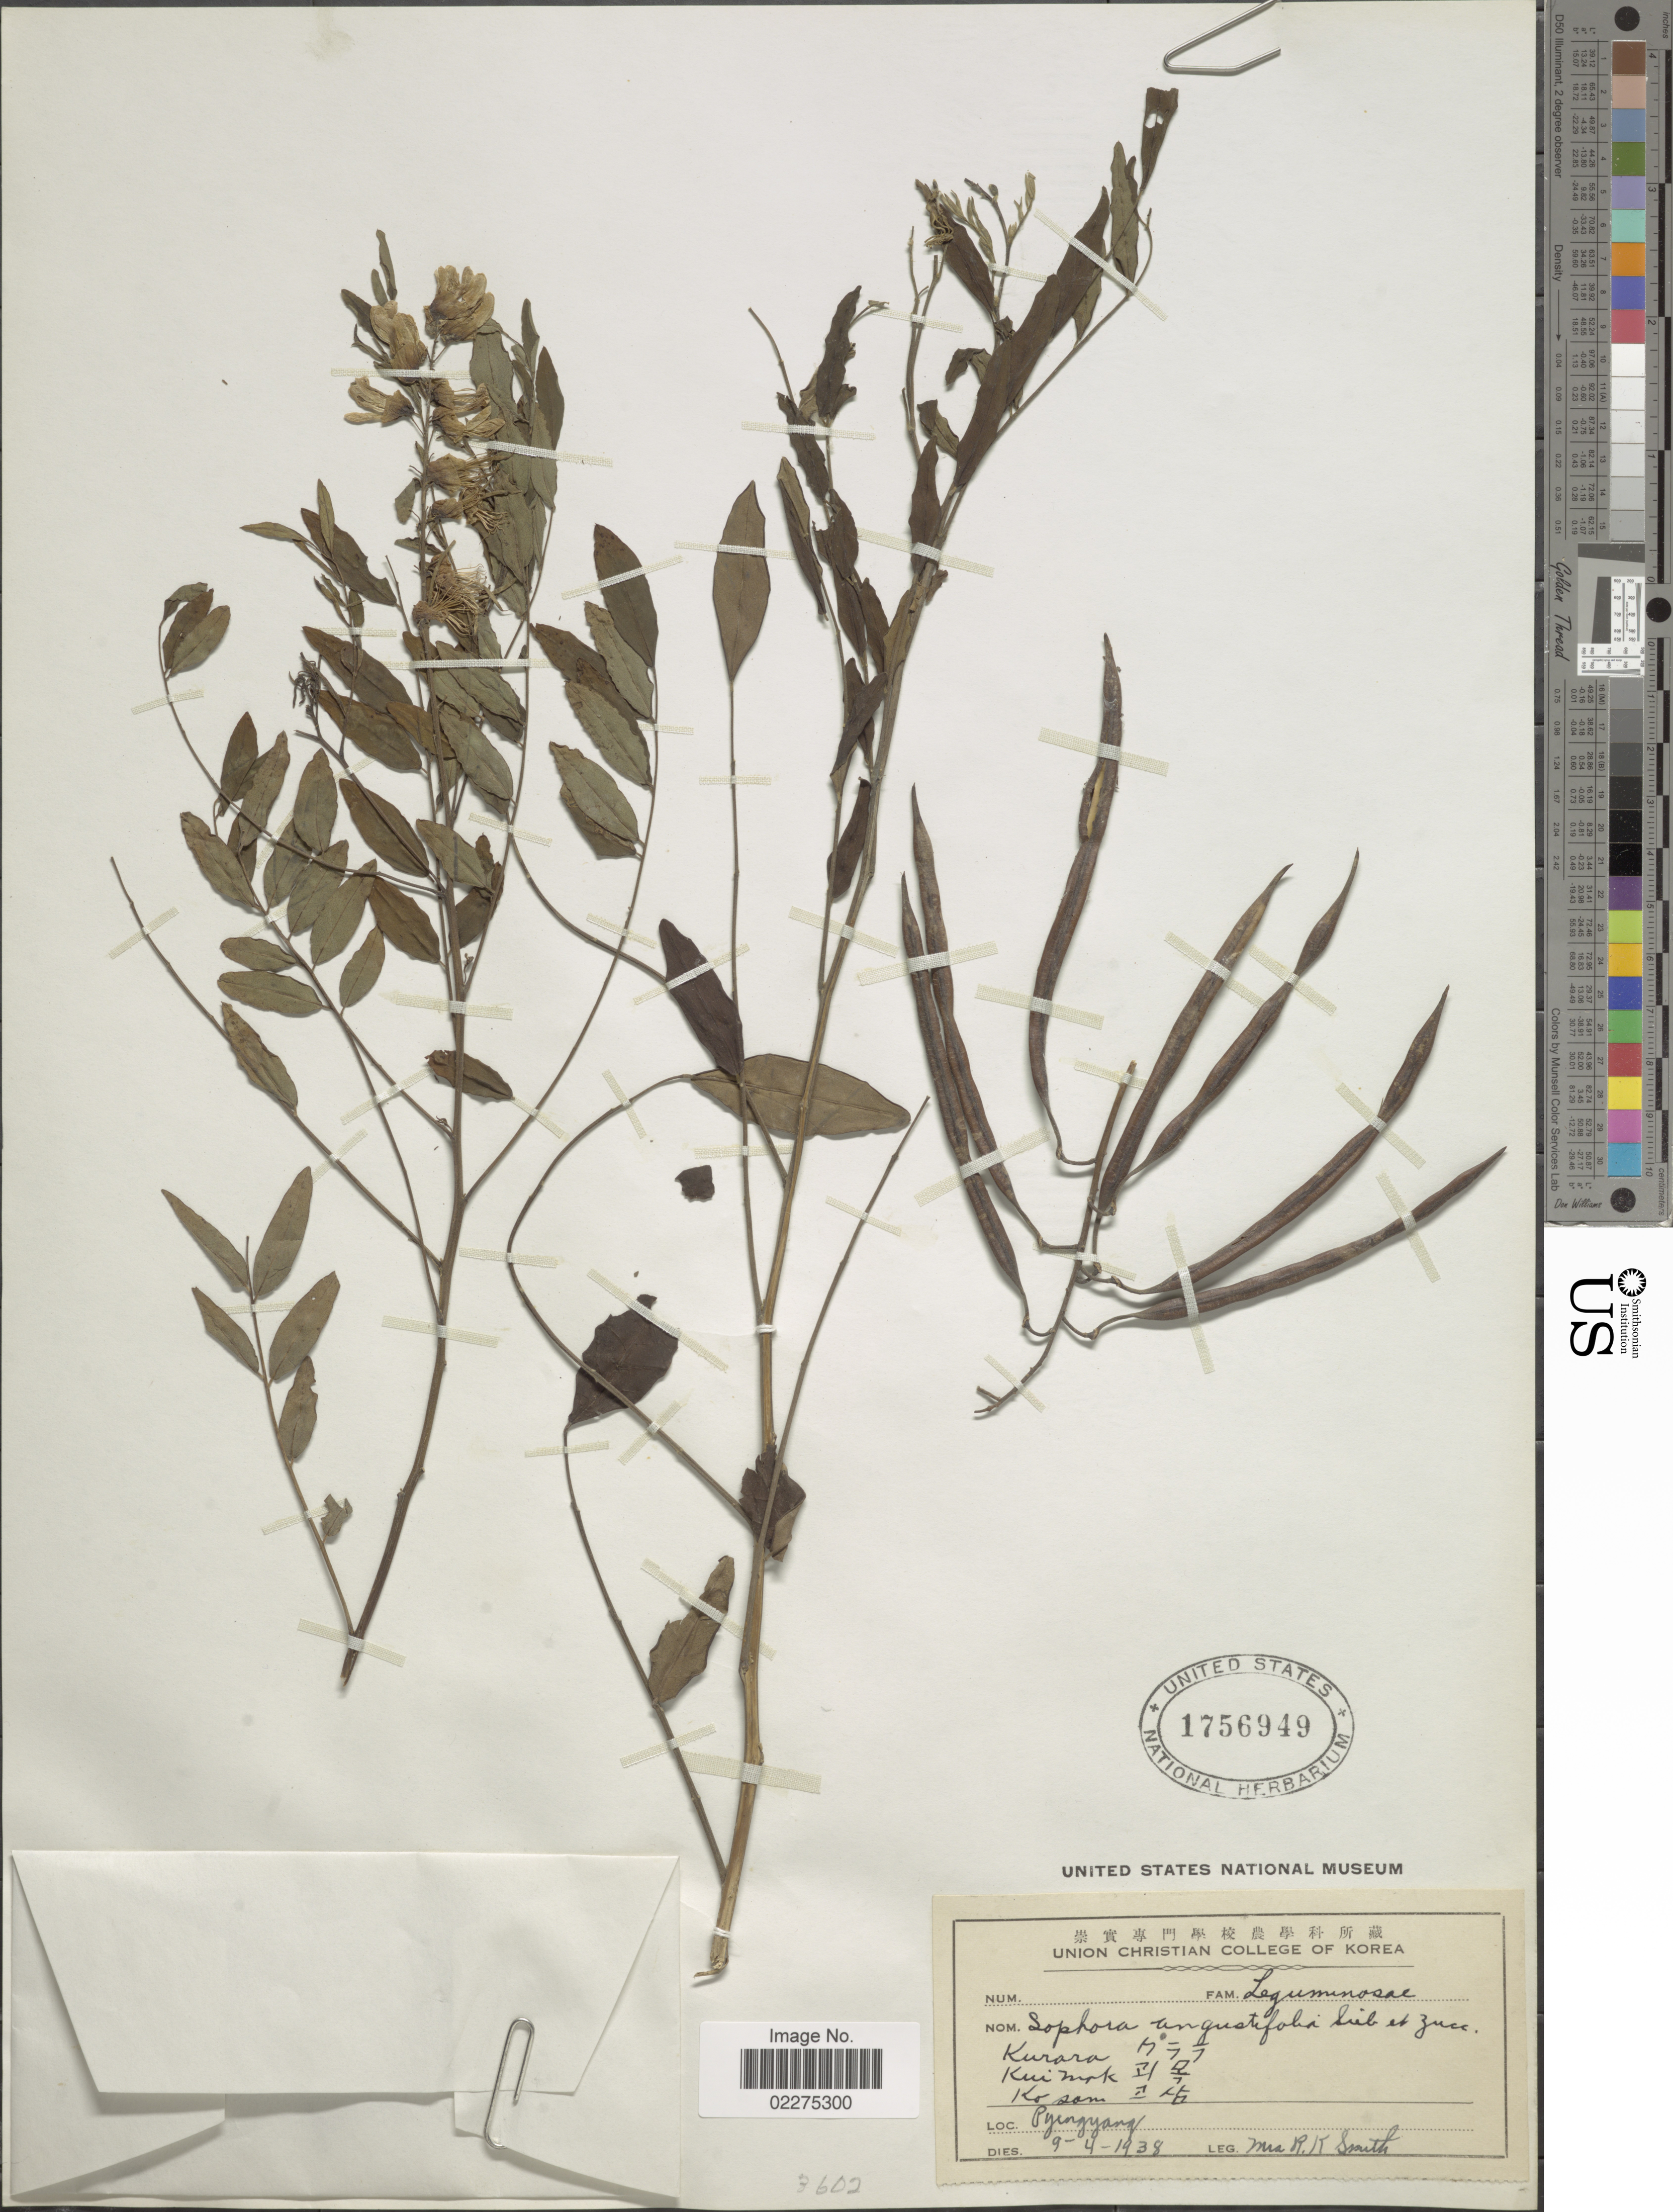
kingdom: Plantae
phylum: Tracheophyta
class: Magnoliopsida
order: Fabales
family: Fabaceae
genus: Sophora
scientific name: Sophora flavescens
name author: Aiton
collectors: R. Smith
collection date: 1938-04-09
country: North Korea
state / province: P'yongyang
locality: Pyongyang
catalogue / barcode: US 1756949